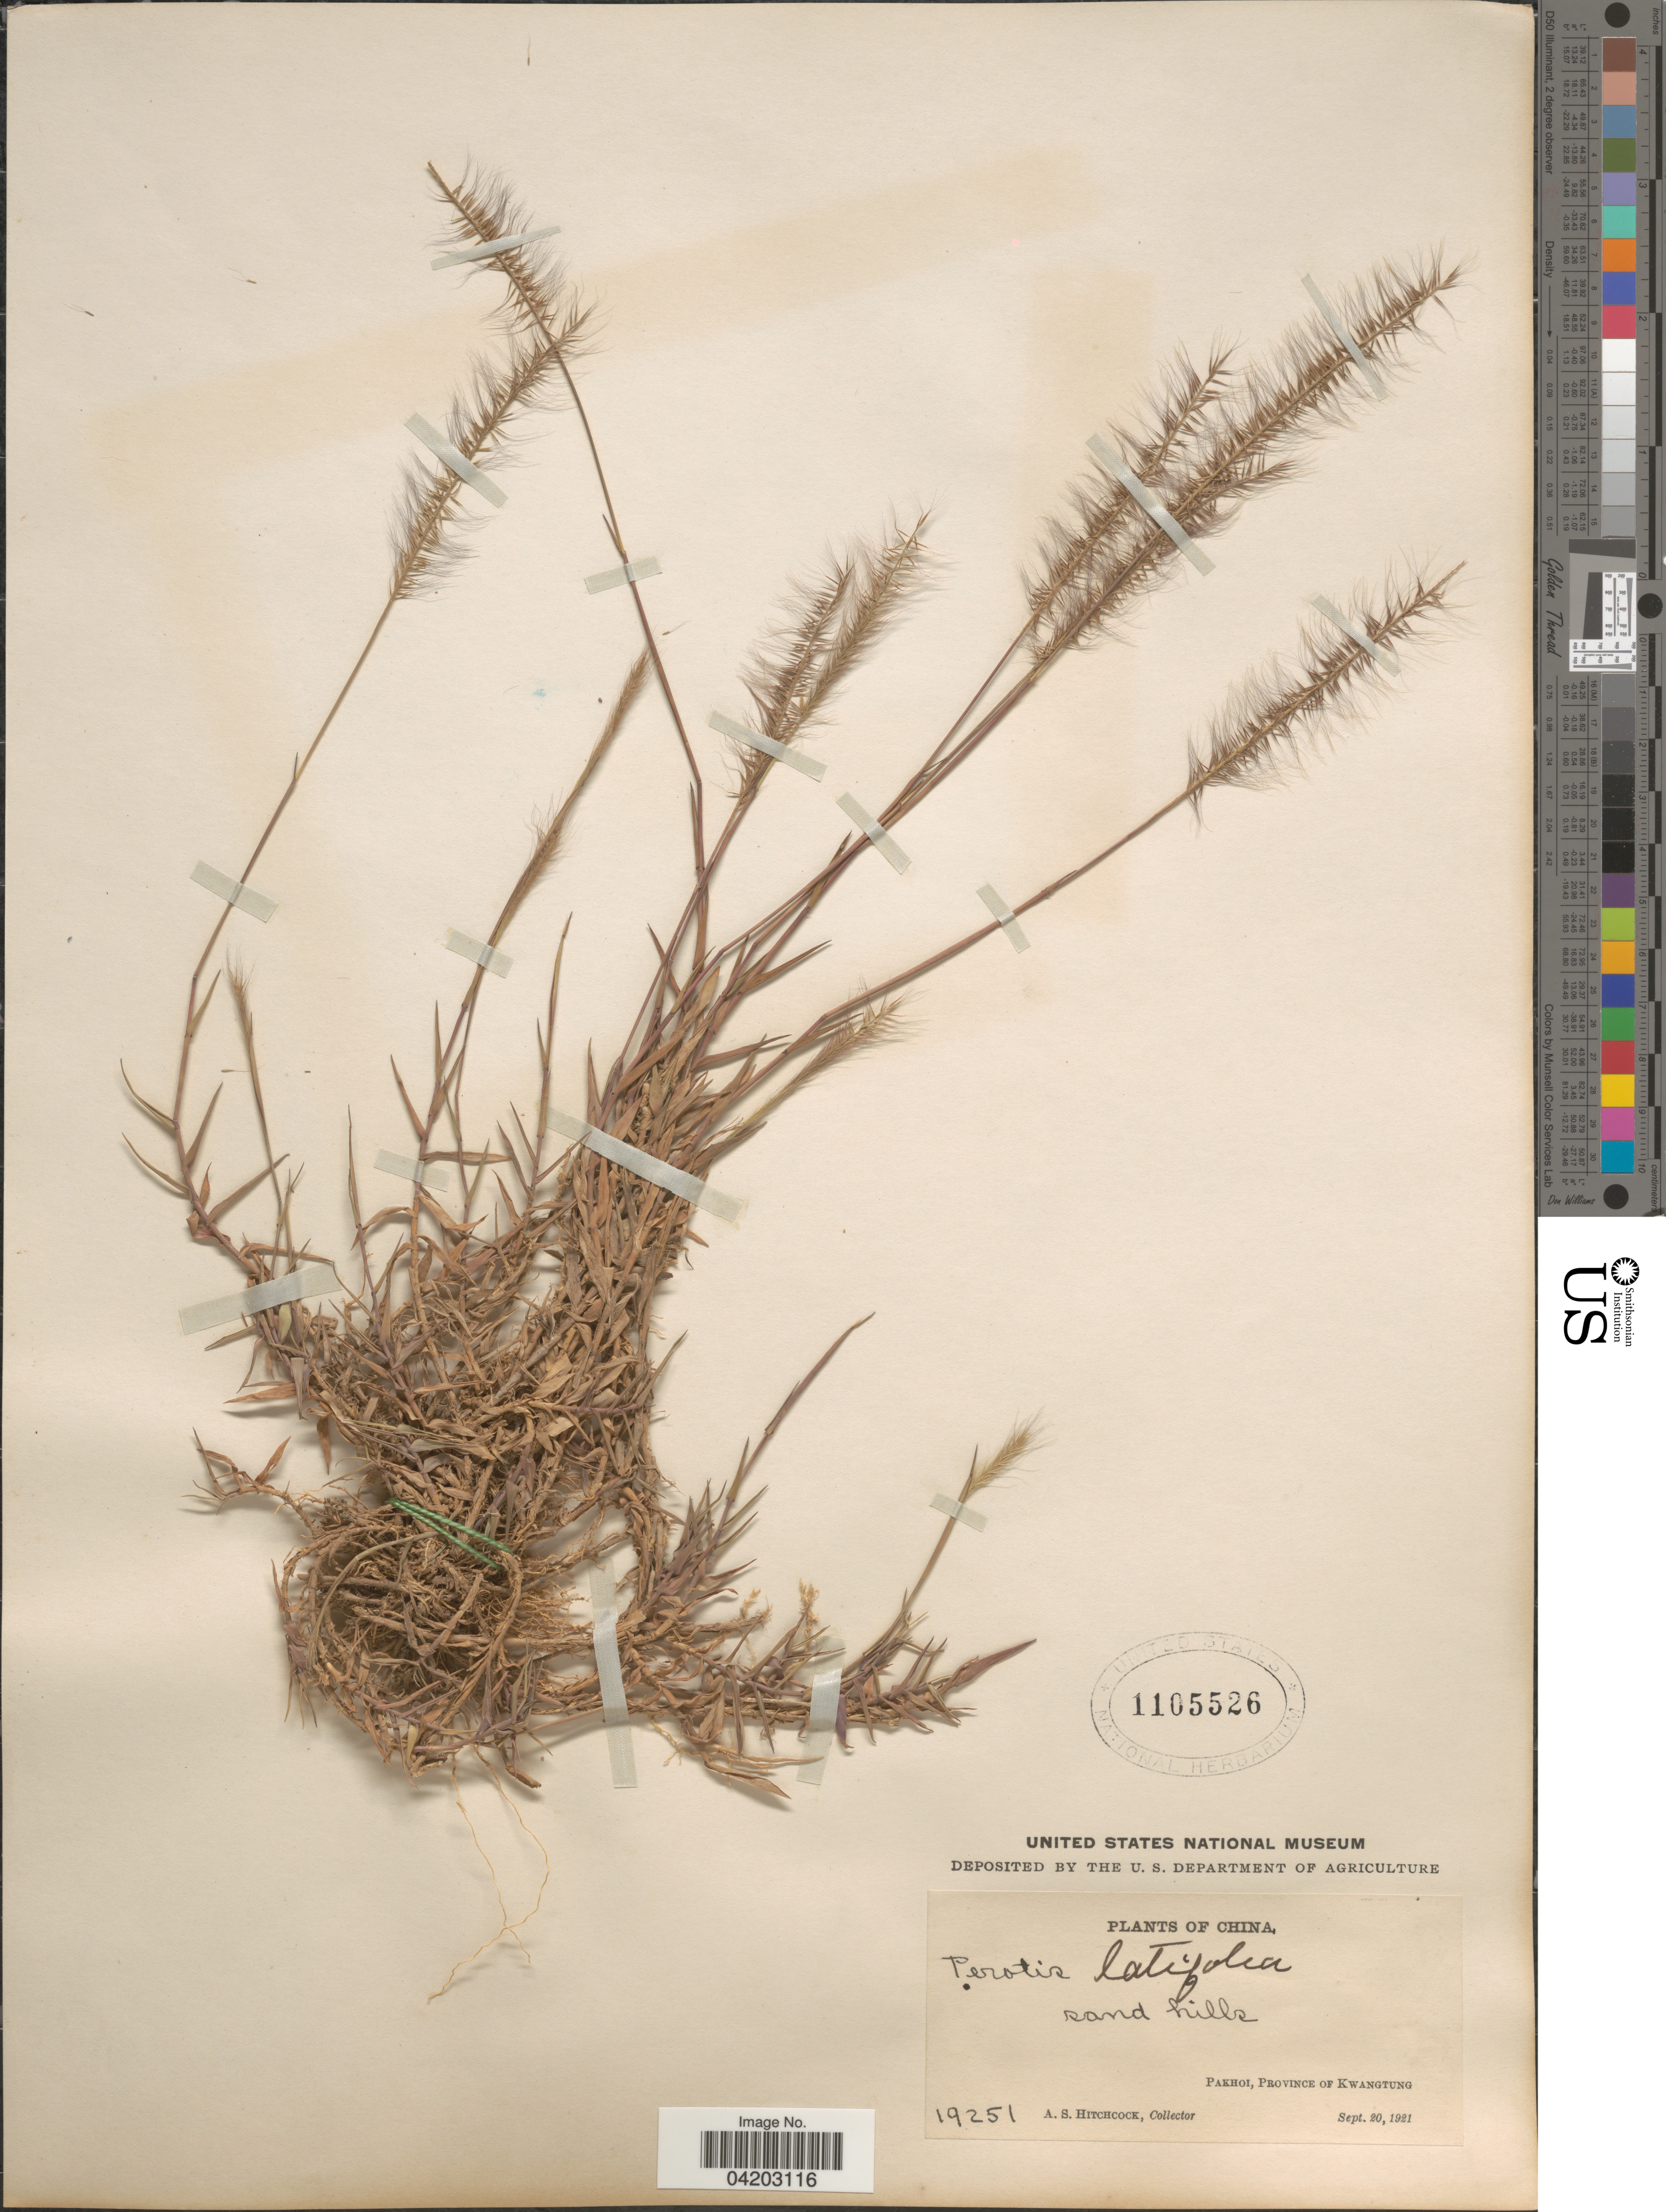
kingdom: Plantae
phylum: Tracheophyta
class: Liliopsida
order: Poales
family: Poaceae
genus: Perotis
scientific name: Perotis indica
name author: (L.) Kuntze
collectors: A. S. Hitchcock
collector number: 19251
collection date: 1921-09-20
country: China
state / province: Guangdong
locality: Pakhoi.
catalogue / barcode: US 1105526